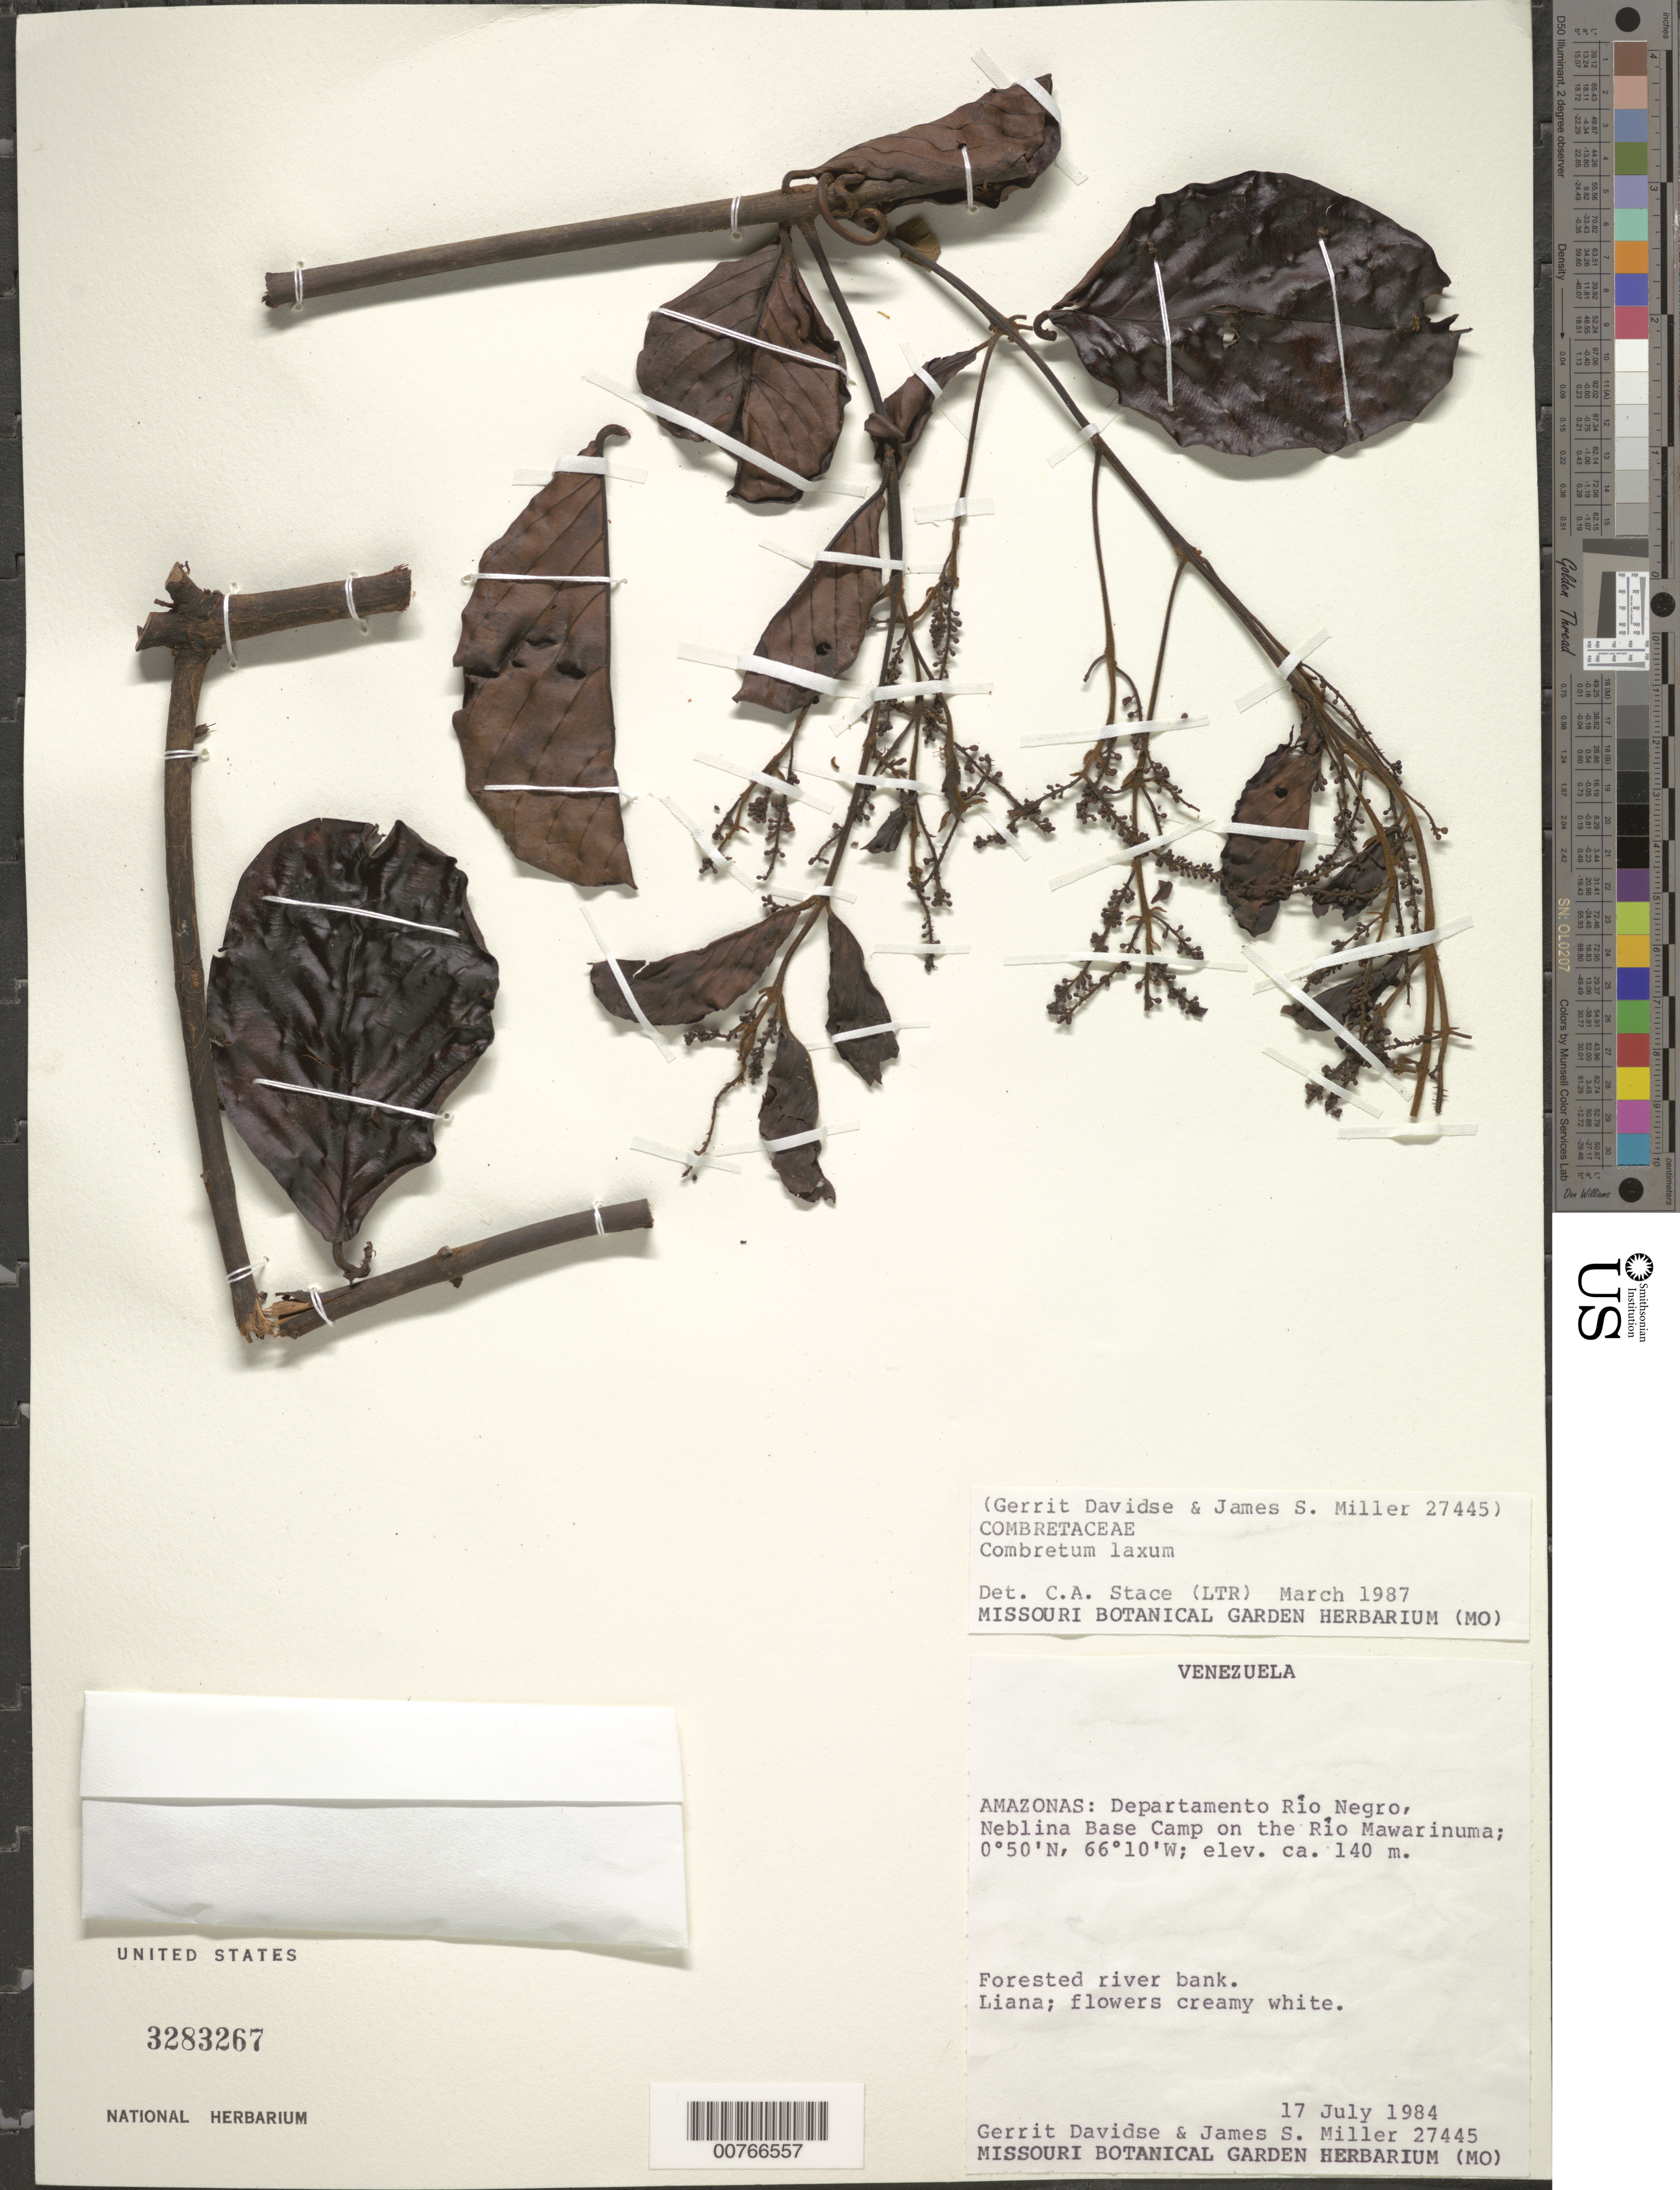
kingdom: Plantae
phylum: Tracheophyta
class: Magnoliopsida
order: Myrtales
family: Combretaceae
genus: Combretum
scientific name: Combretum laxum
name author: Jacq.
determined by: Stace, C. A.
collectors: G. Davidse & J. S. Miller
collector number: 27445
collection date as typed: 17-Jul-84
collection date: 1984-07-17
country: Venezuela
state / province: Amazonas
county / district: Río Negro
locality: Neblina Base Camp, Río Mawarinuma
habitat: Forested river bank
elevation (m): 140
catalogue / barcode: US 3283267